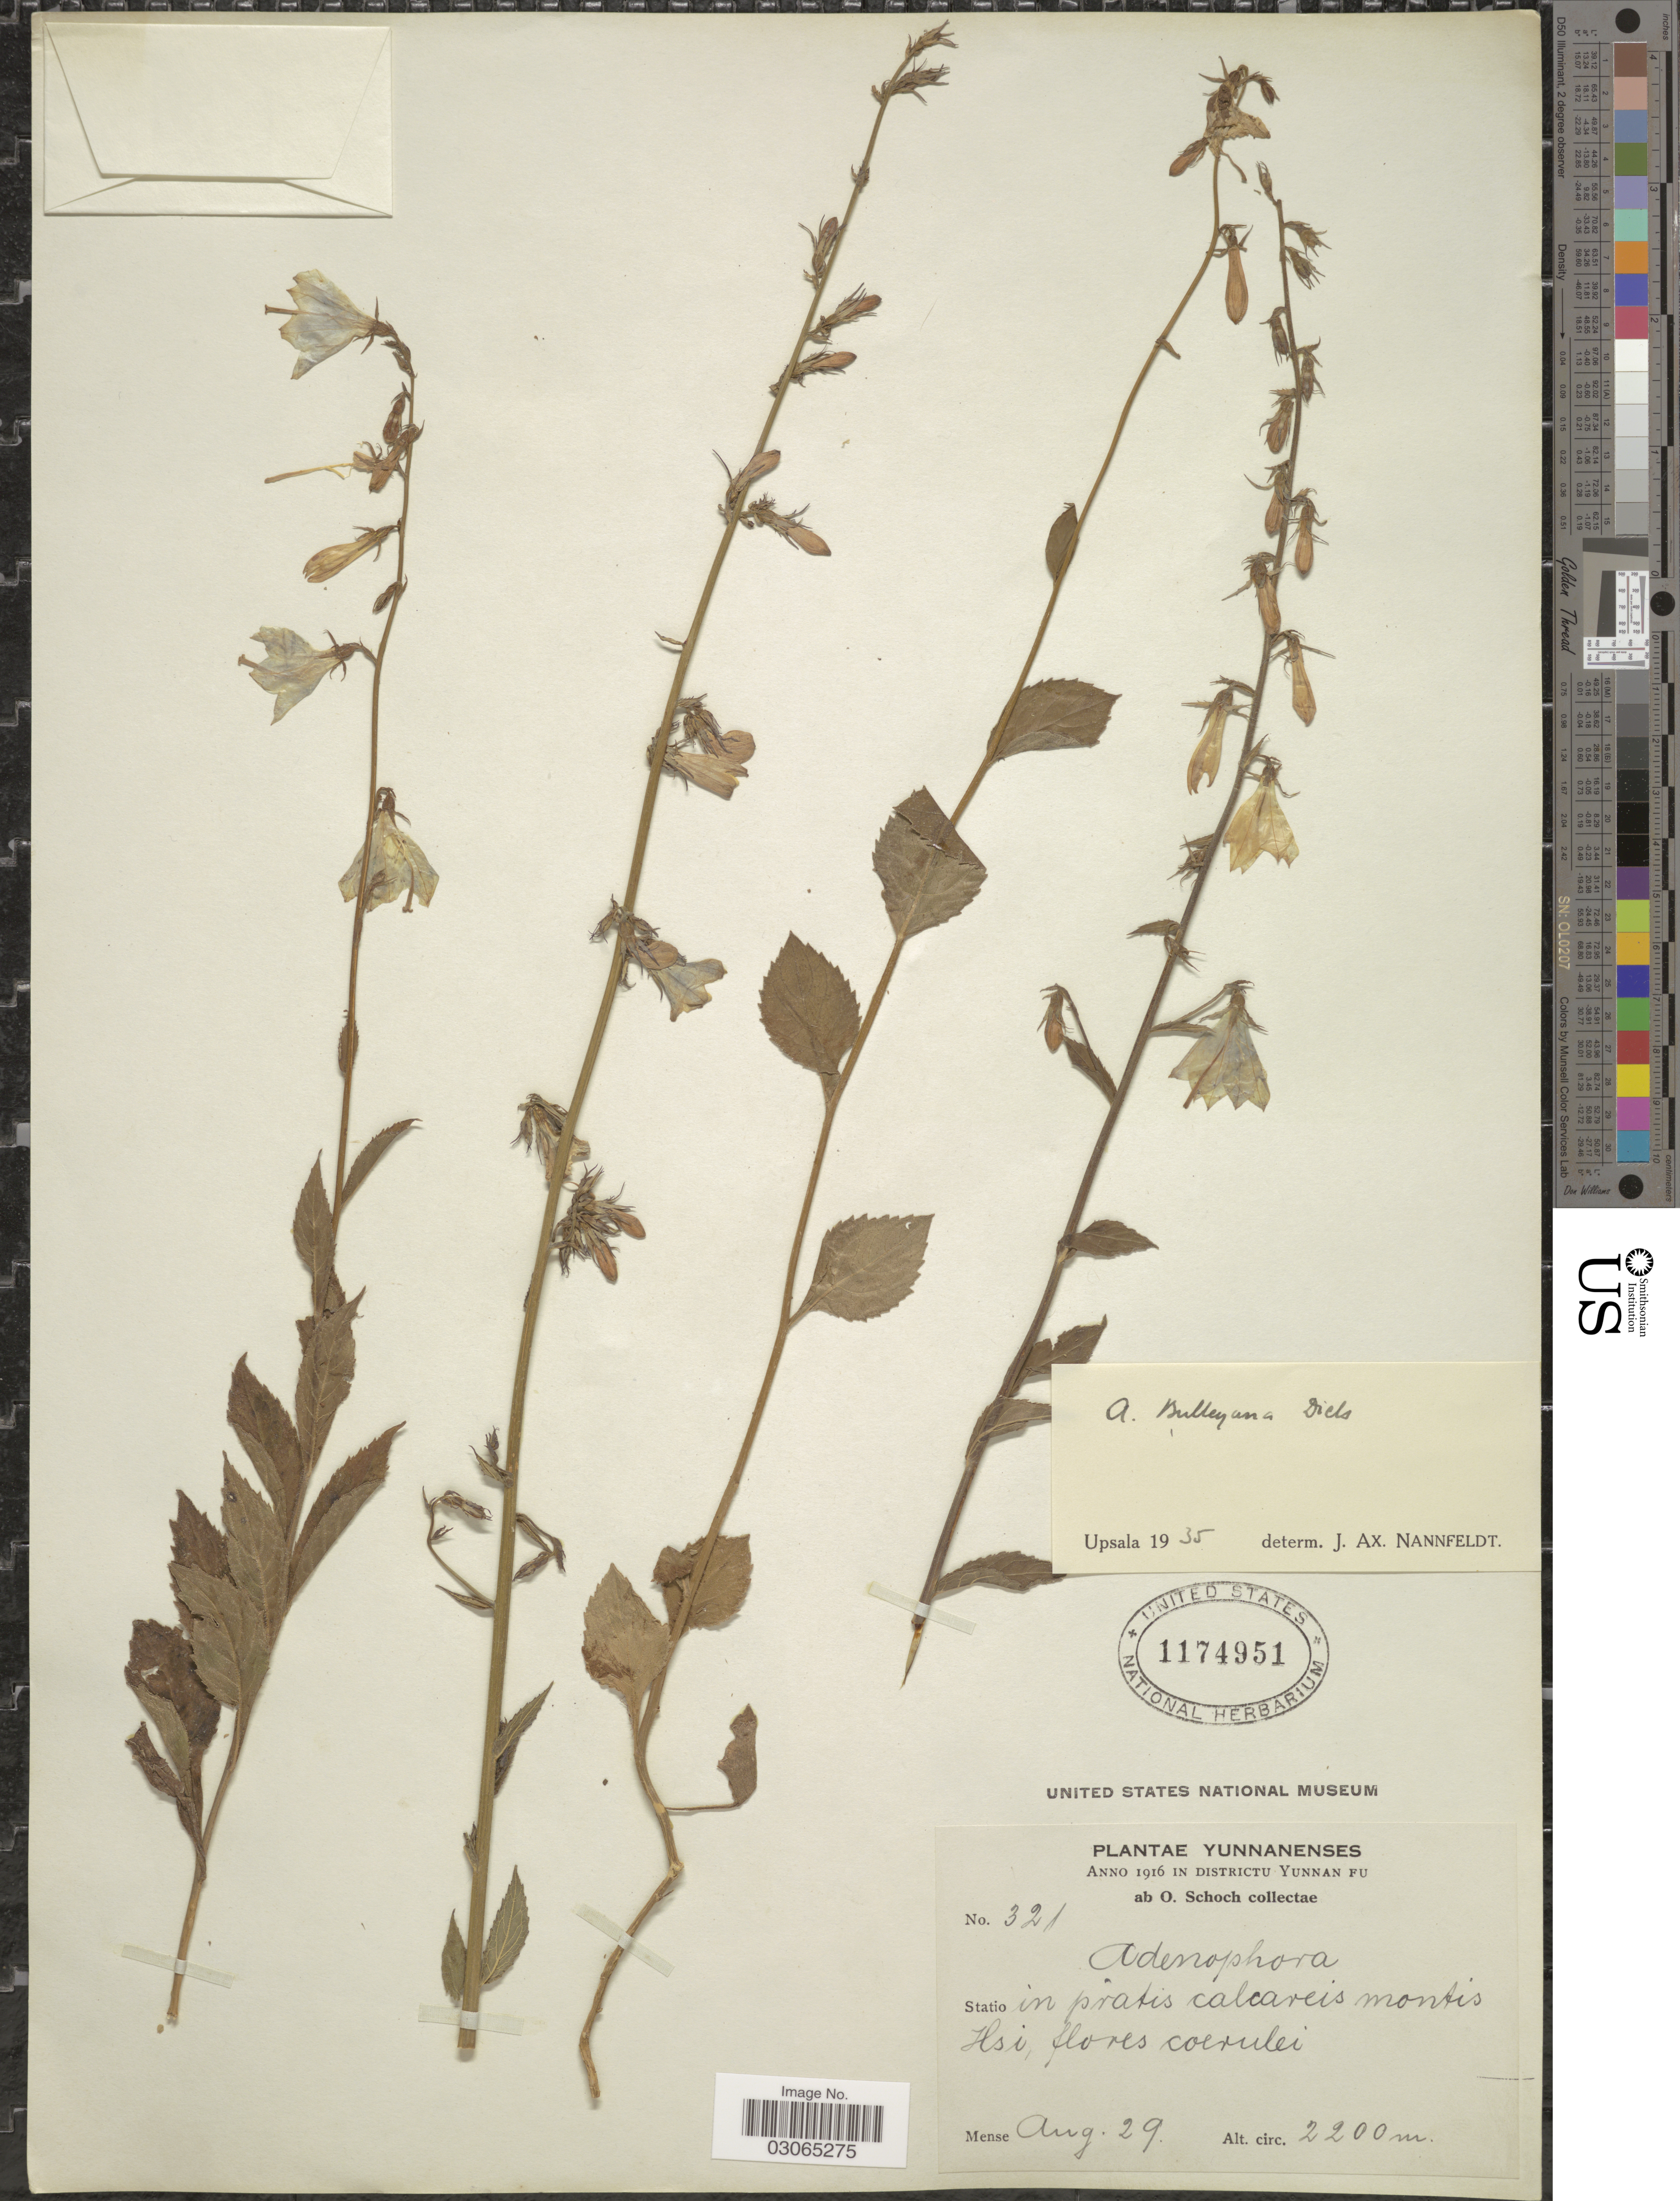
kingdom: Plantae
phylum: Tracheophyta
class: Magnoliopsida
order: Asterales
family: Campanulaceae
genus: Adenophora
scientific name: Adenophora bulleyana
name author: Diels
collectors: O. Schoch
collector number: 321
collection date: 1916-08-29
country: China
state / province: Yunnan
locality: In Districtu Yunnan Fu. Statio in pratis calcareis montis Hsi.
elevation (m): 2200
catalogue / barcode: US 1174951